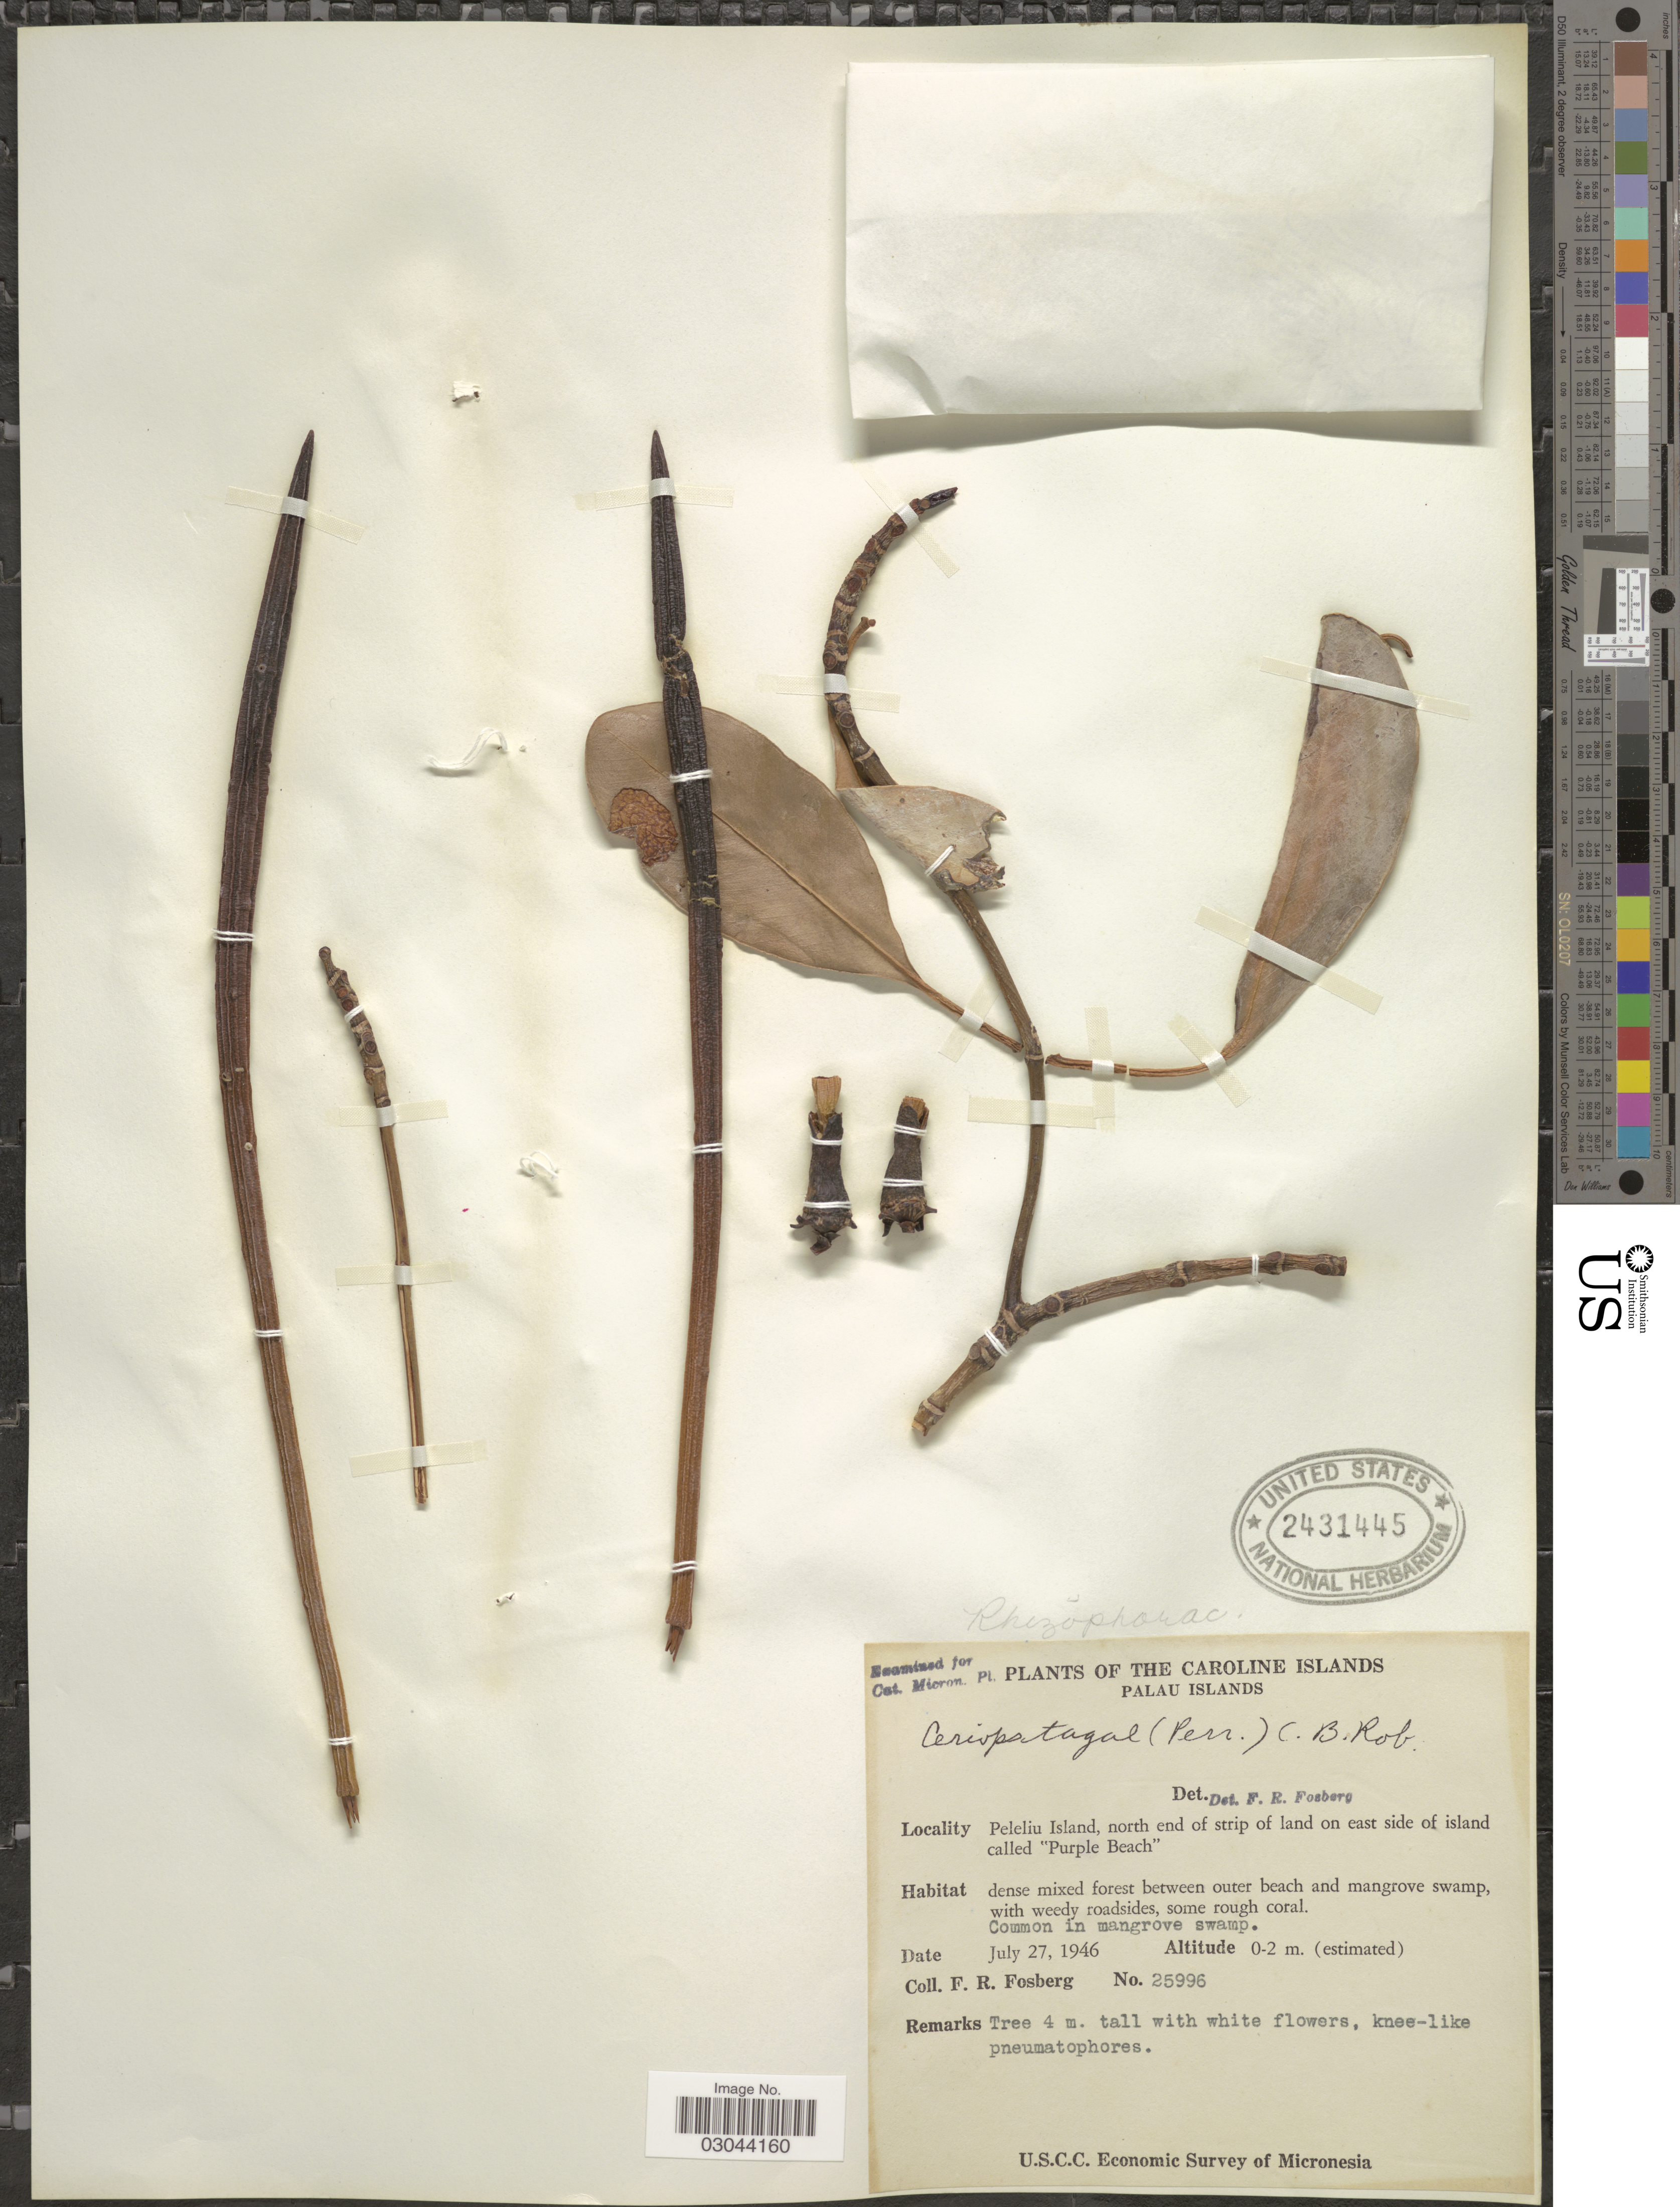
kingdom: Plantae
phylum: Tracheophyta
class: Magnoliopsida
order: Malpighiales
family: Rhizophoraceae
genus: Ceriops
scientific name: Ceriops tagal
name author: (Perr.) C.B. Rob.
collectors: F. R. Fosberg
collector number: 25996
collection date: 1946-07-27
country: Palau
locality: The Caroline Islands. Palau Islands. Peleliu Island, north end of strip of land on east side of island called "Purple Beach".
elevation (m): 0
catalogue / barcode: US 2431445